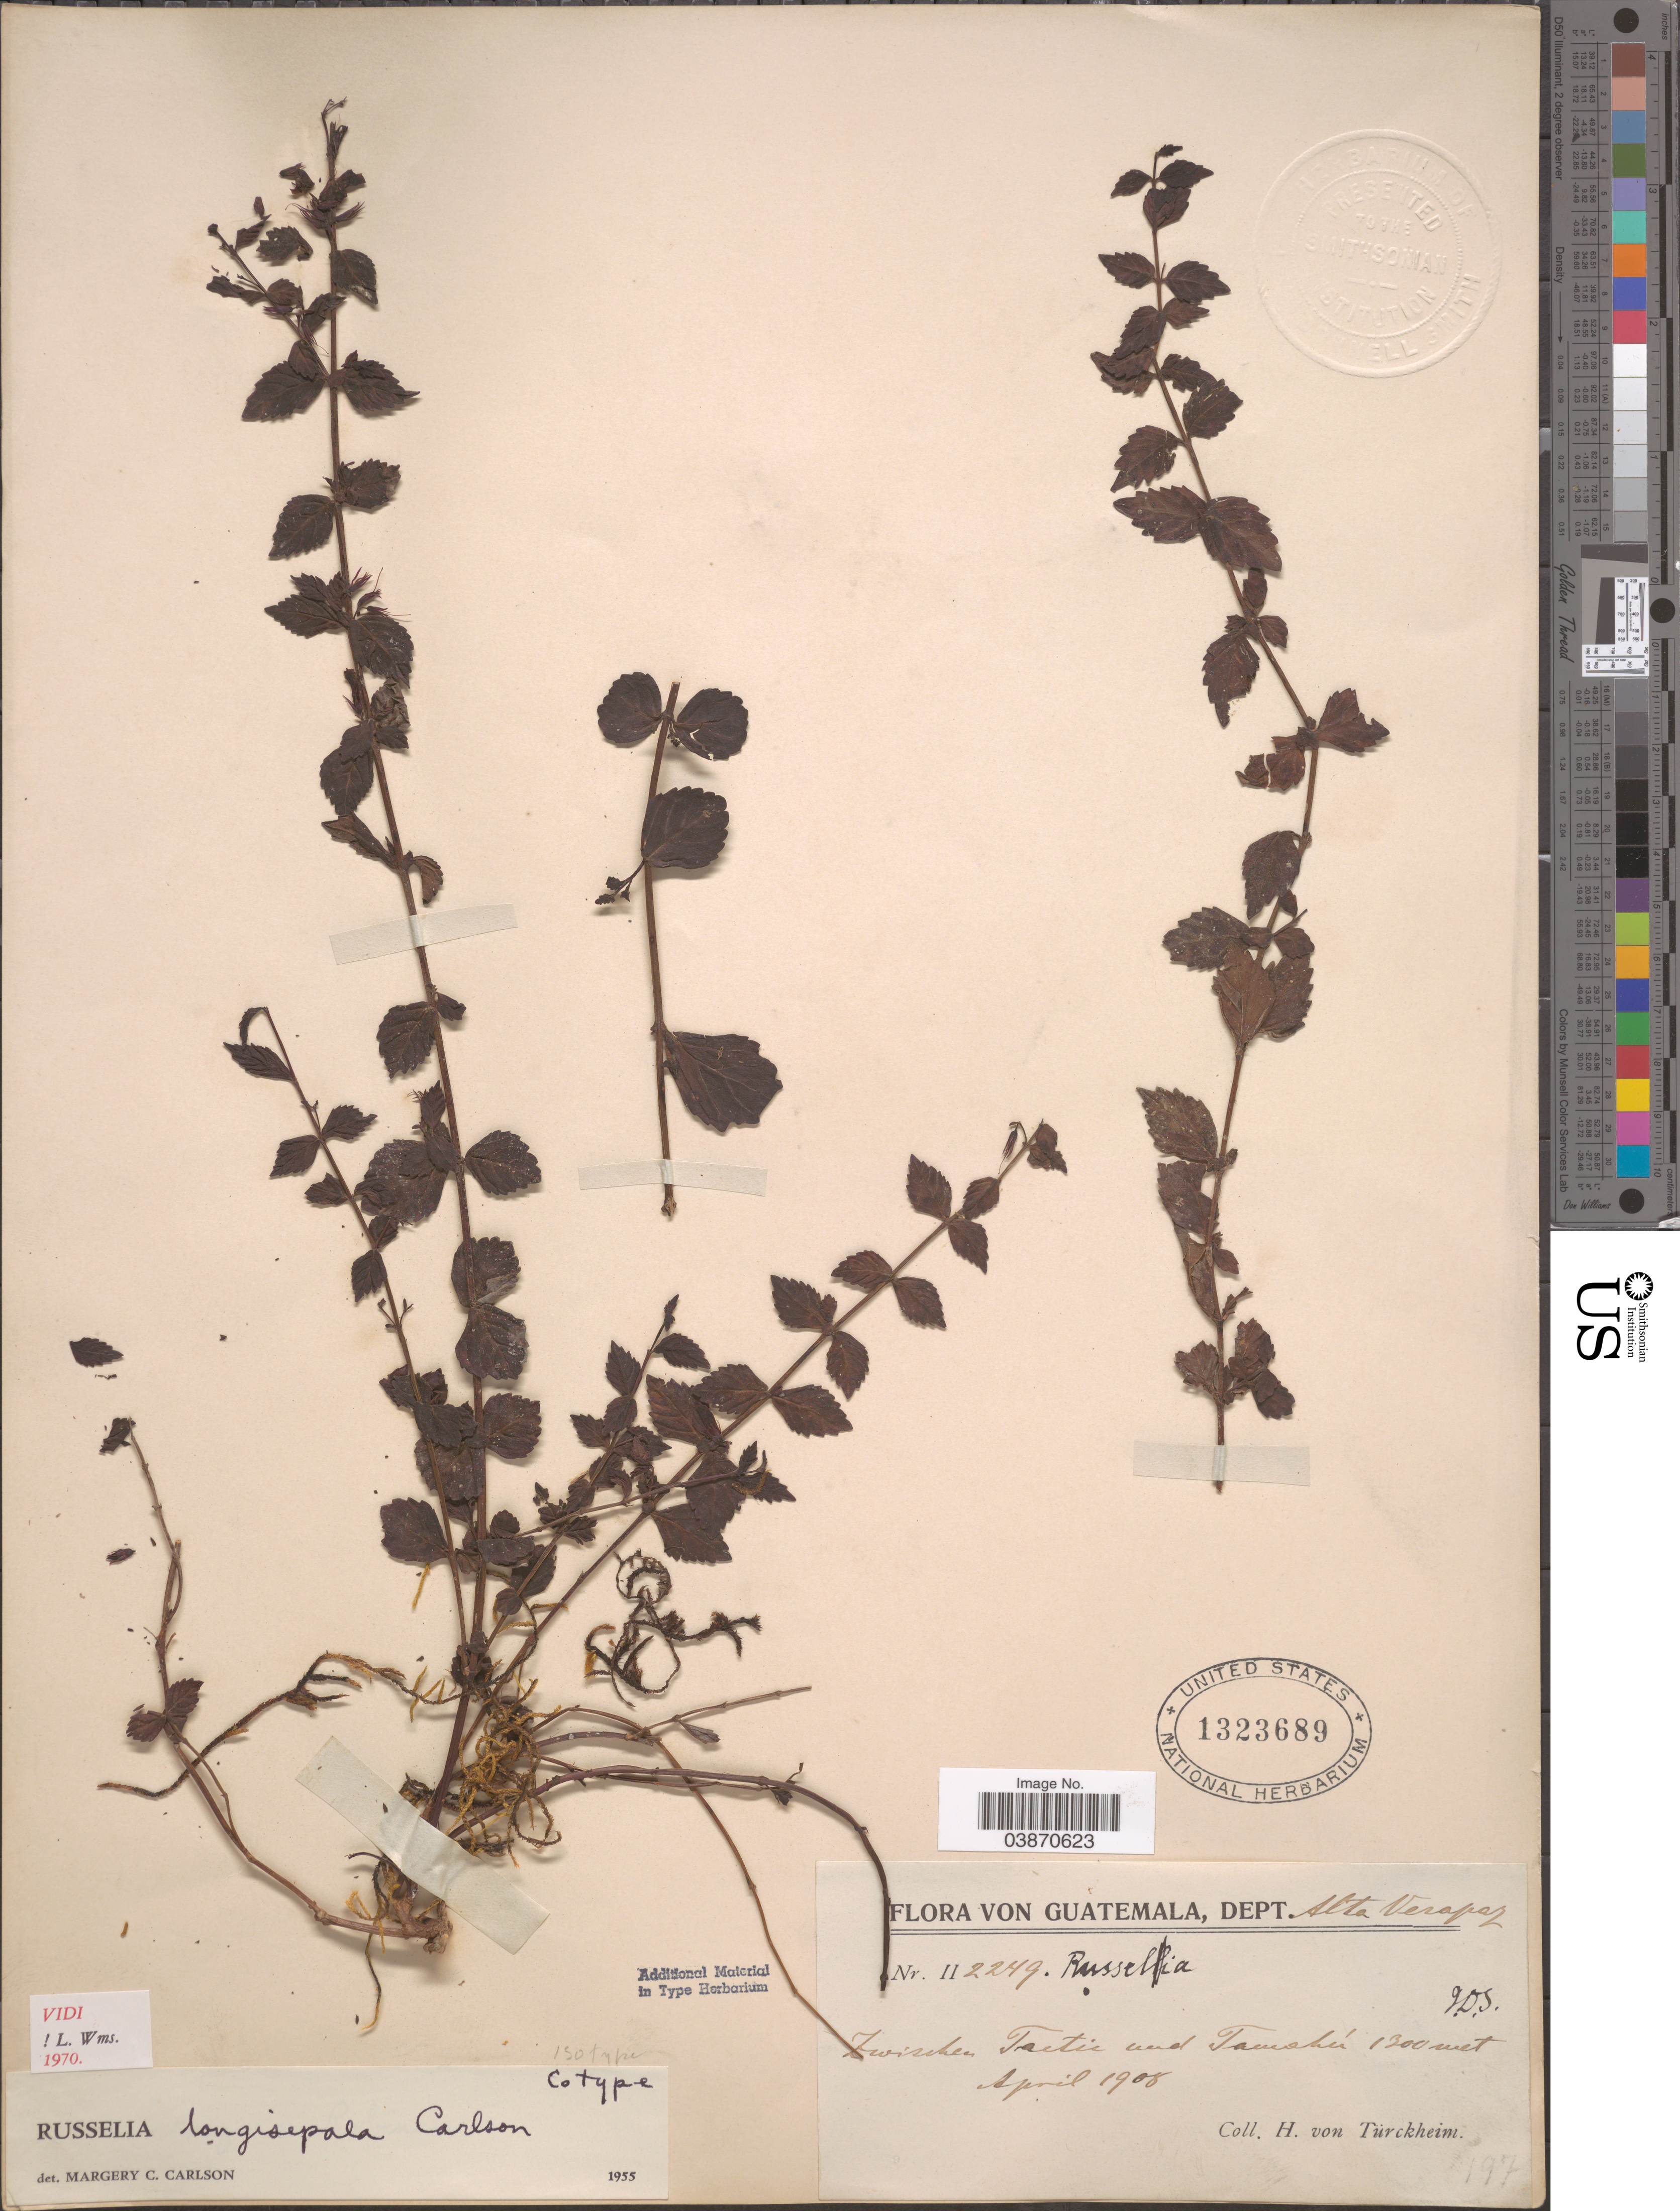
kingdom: Plantae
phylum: Tracheophyta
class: Magnoliopsida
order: Lamiales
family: Plantaginaceae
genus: Russelia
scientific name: Russelia longisepala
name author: Carlson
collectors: H. von Türckheim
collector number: II2249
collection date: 1908-04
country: Guatemala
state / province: Alta Verapaz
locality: Dept. Alta Verapaz. Zwischen Tactic and Tamahú.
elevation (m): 1300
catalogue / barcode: US 1323689